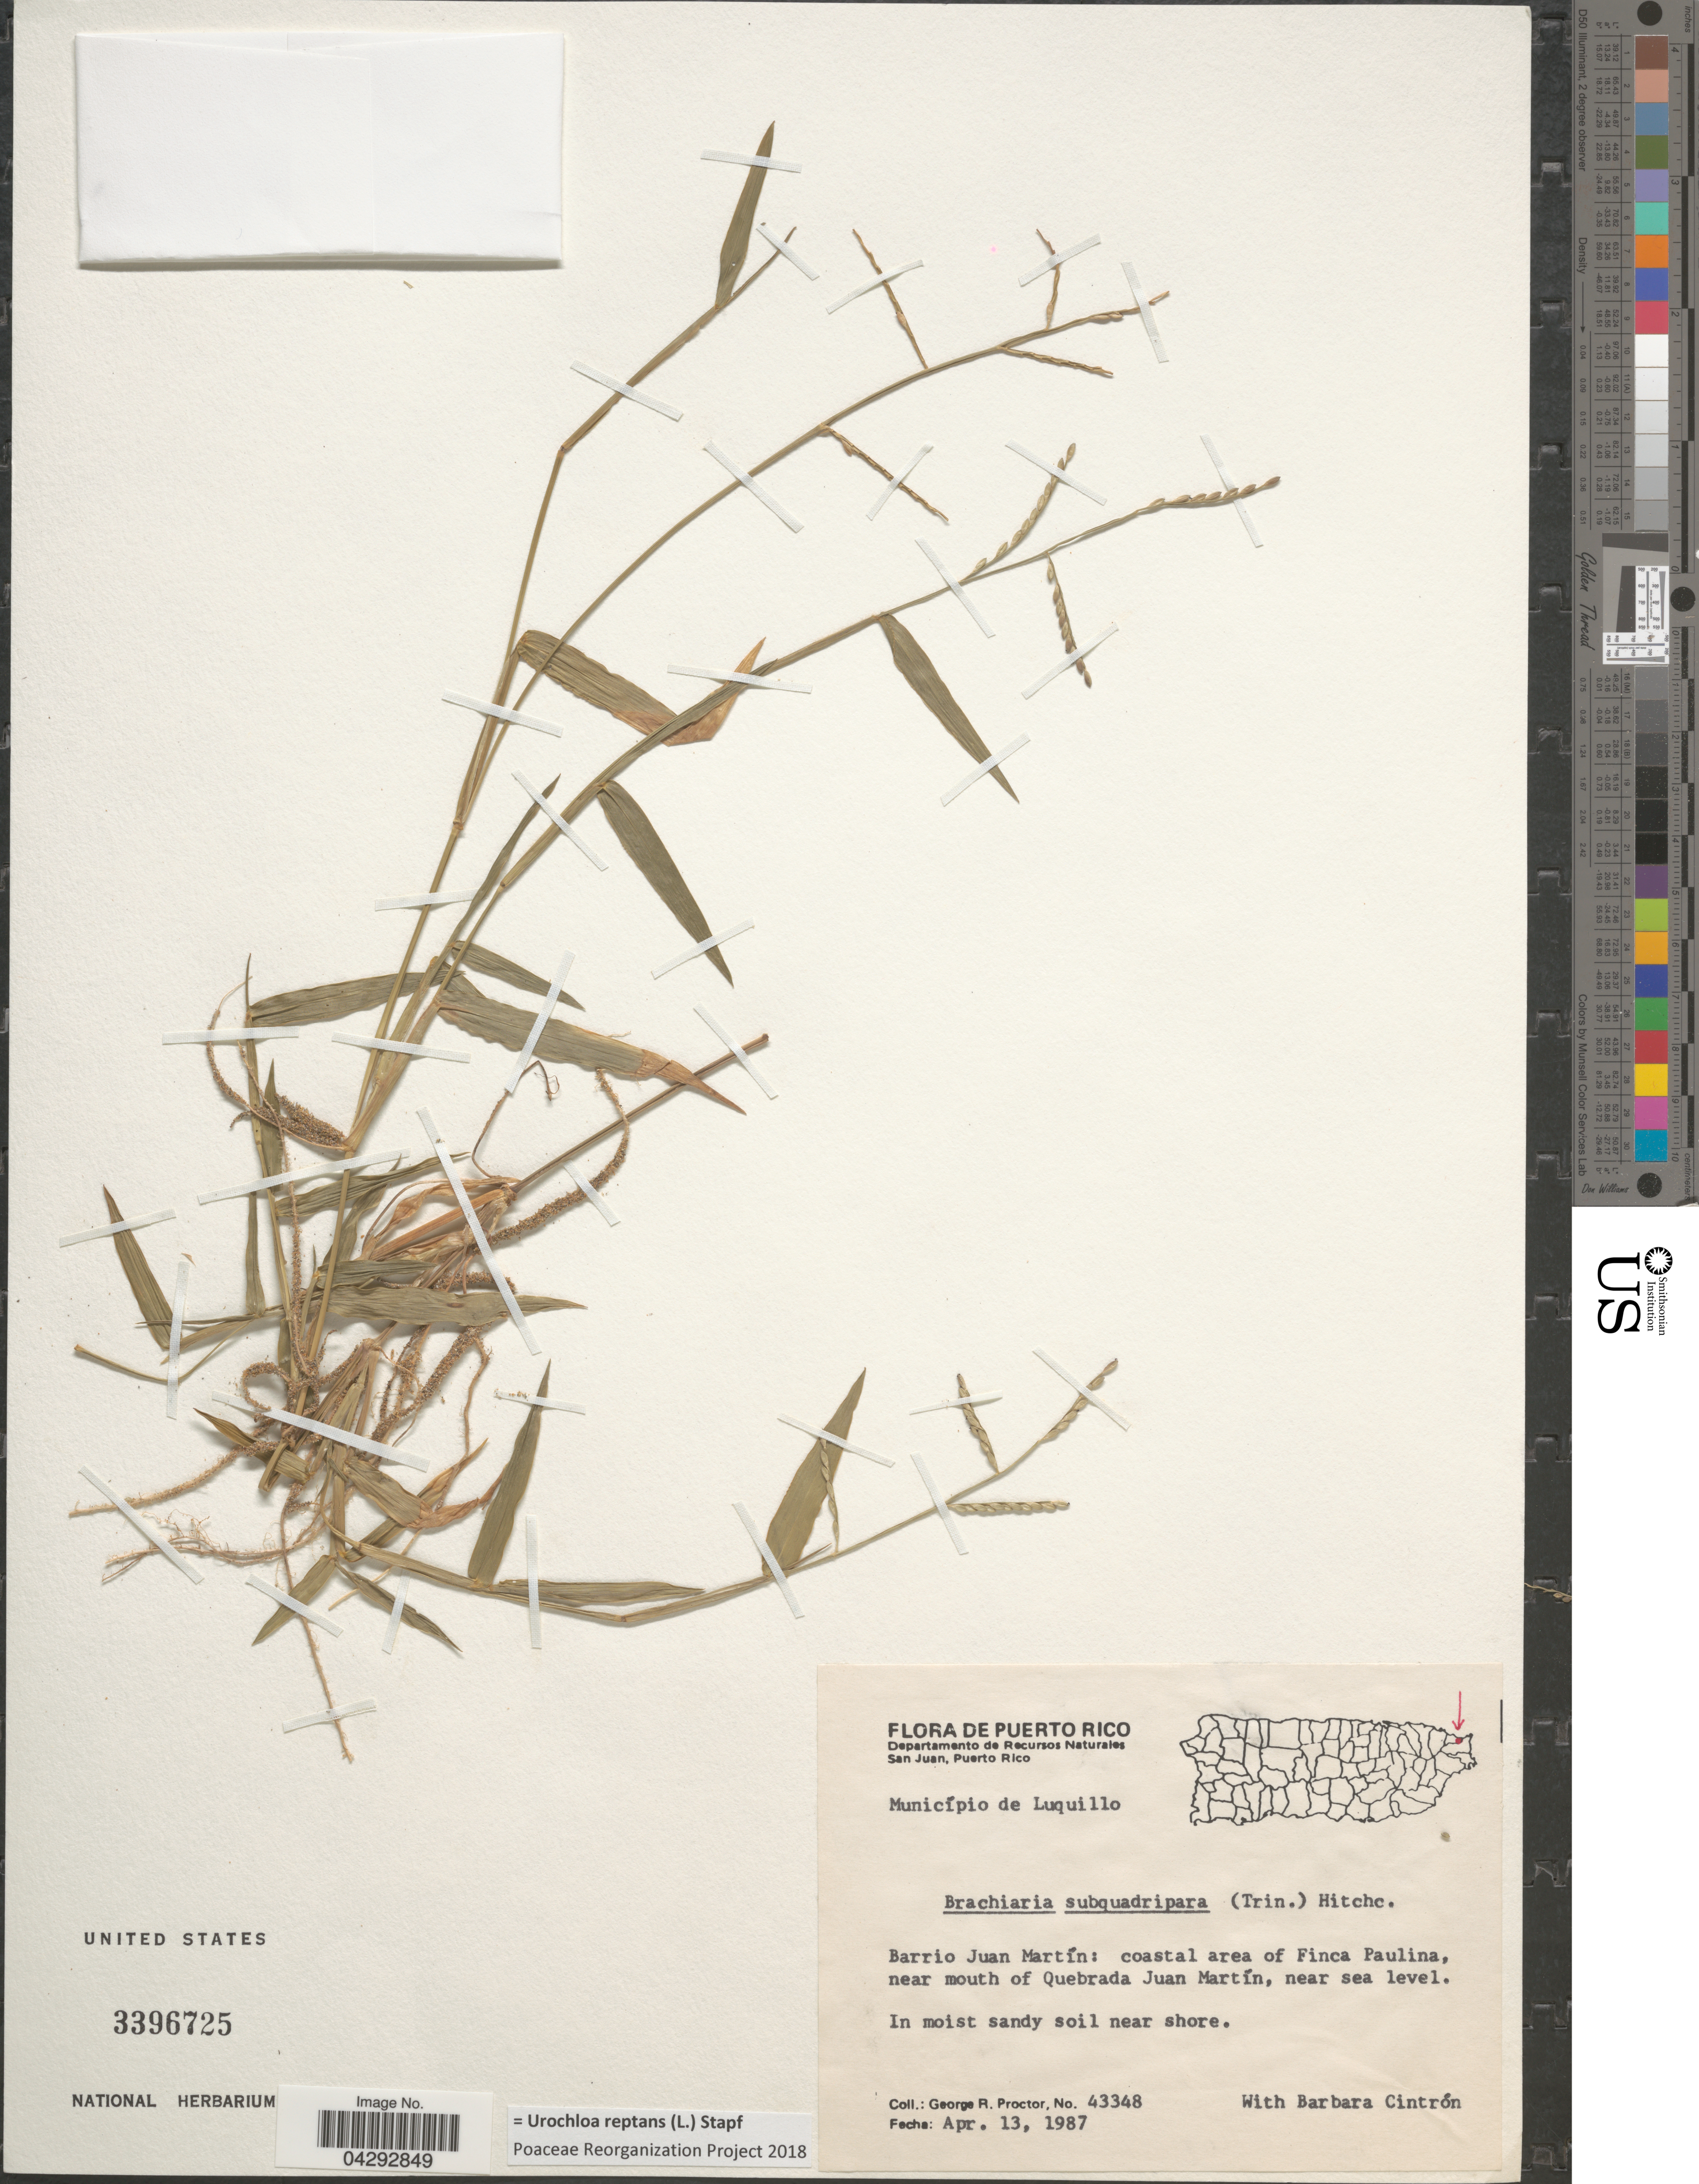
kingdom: Plantae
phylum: Tracheophyta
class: Liliopsida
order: Poales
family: Poaceae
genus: Urochloa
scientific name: Urochloa reptans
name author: (L.) Stapf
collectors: G. R. Proctor & B. Cintrón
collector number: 43348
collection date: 1987-04-13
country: Puerto Rico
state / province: San Juan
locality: Departamento de Recursos Naturales. Município de Luquillo. Barrio Juan Martín: coastal area of Finca Paulina, near mouth of Quebrada Juan Martín.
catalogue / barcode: US 3396725